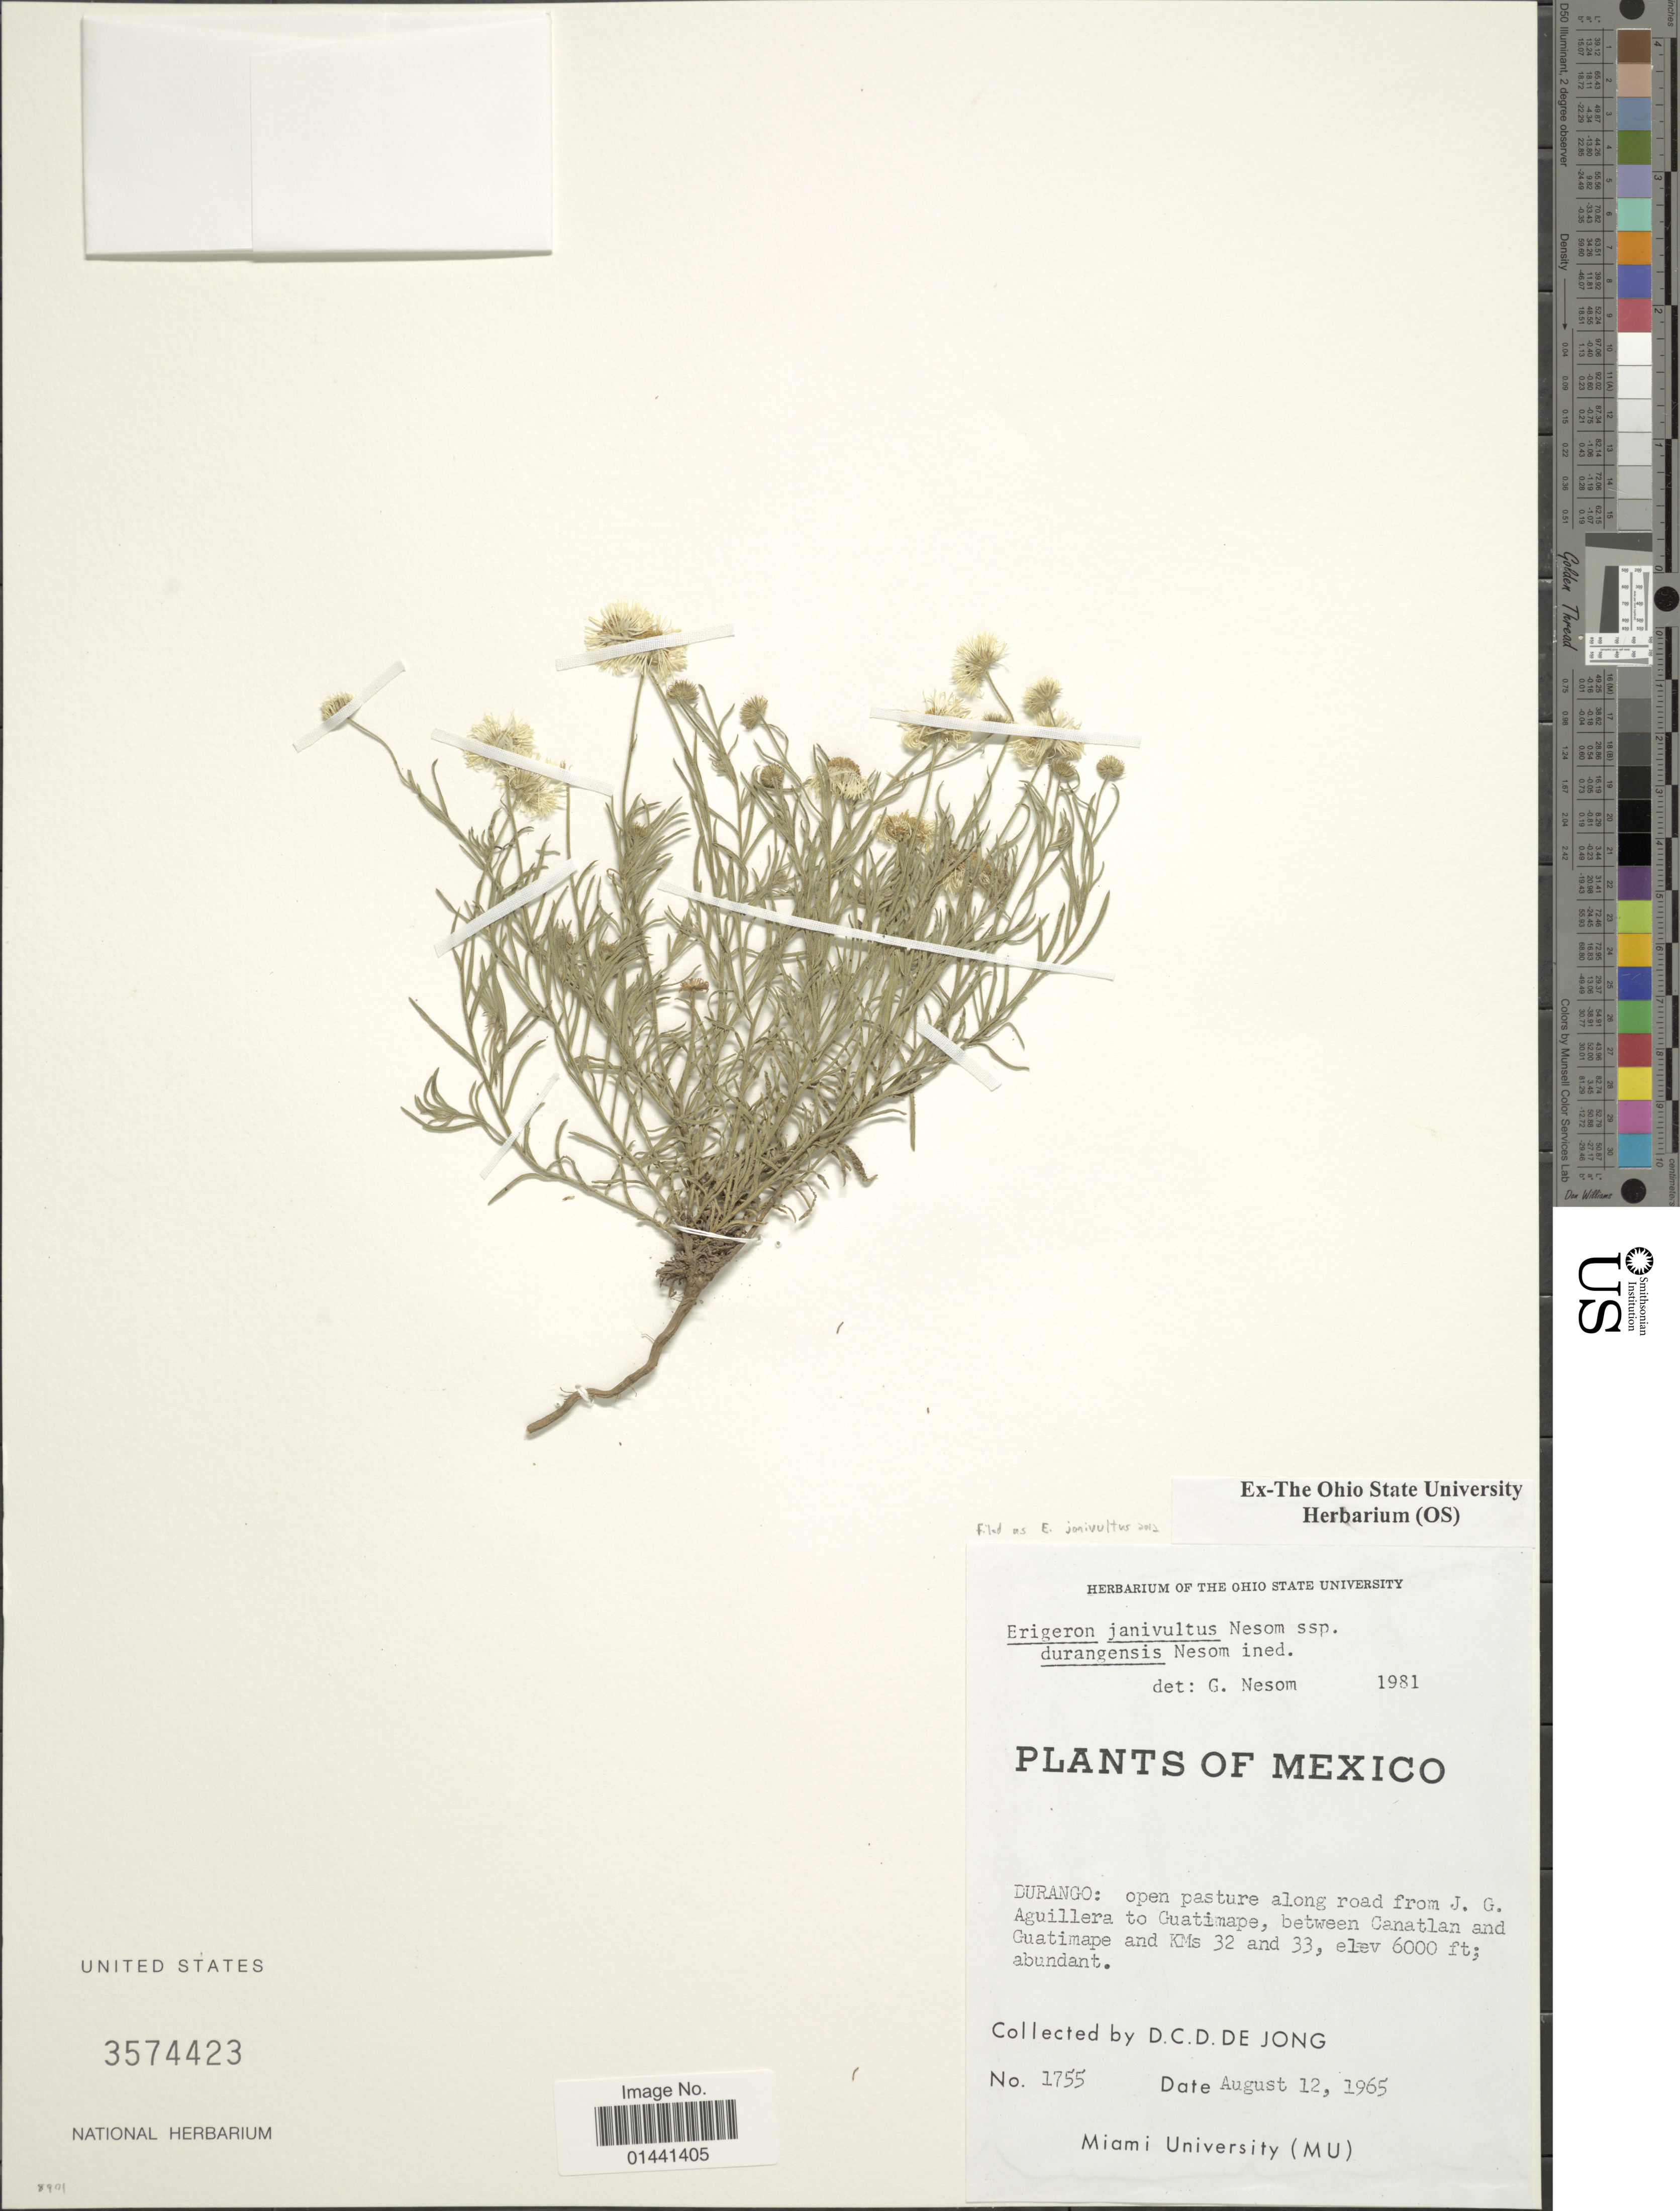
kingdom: Plantae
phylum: Tracheophyta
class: Magnoliopsida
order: Asterales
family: Asteraceae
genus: Erigeron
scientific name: Erigeron janivultus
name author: G.L. Nesom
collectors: D. De Jong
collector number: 1755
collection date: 1965-08-12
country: Mexico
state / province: Durango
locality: Open pasture along road from J.G. Aguillera to Guatimape, between Canatlan and Guatimape and KMs 32 and 33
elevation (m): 1829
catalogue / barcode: US 3574423